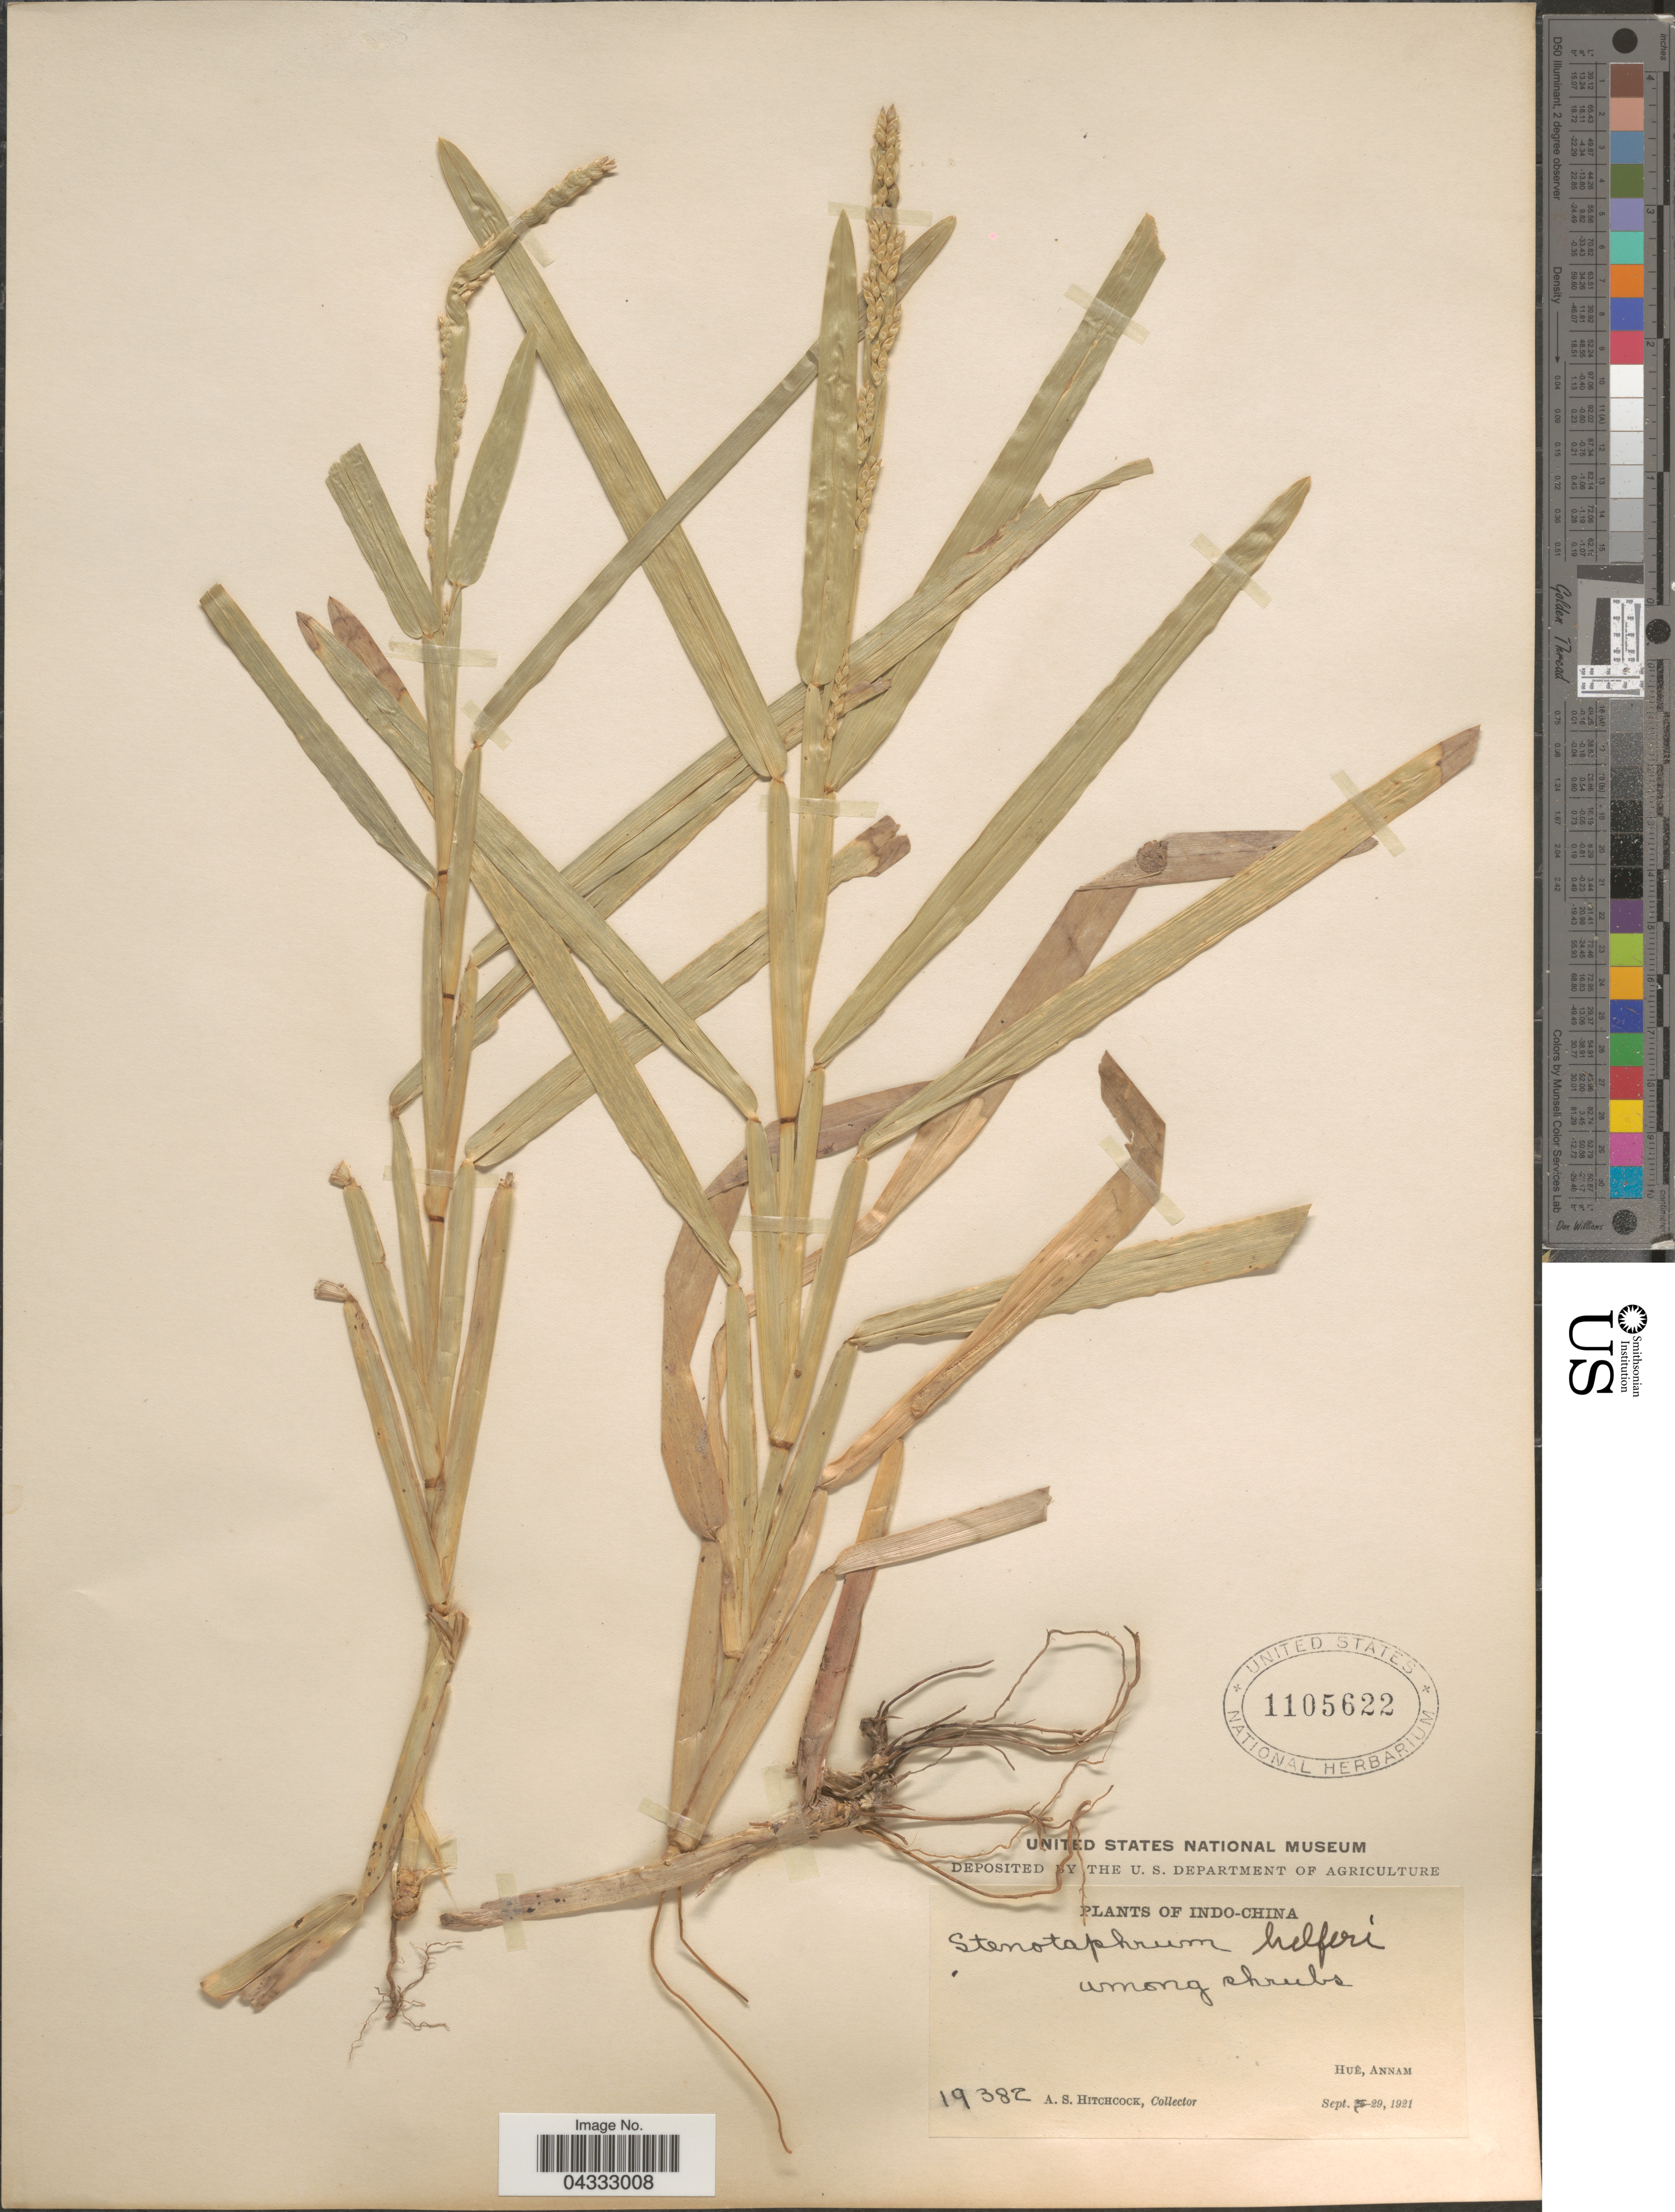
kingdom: Plantae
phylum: Tracheophyta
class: Liliopsida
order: Poales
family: Poaceae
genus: Stenotaphrum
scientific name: Stenotaphrum helferi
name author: Munro ex Hook. f.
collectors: A. S. Hitchcock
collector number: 19382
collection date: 1921-09-29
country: Vietnam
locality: Indo-China. Among shrubs. Huê, Annam.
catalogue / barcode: US 1105622